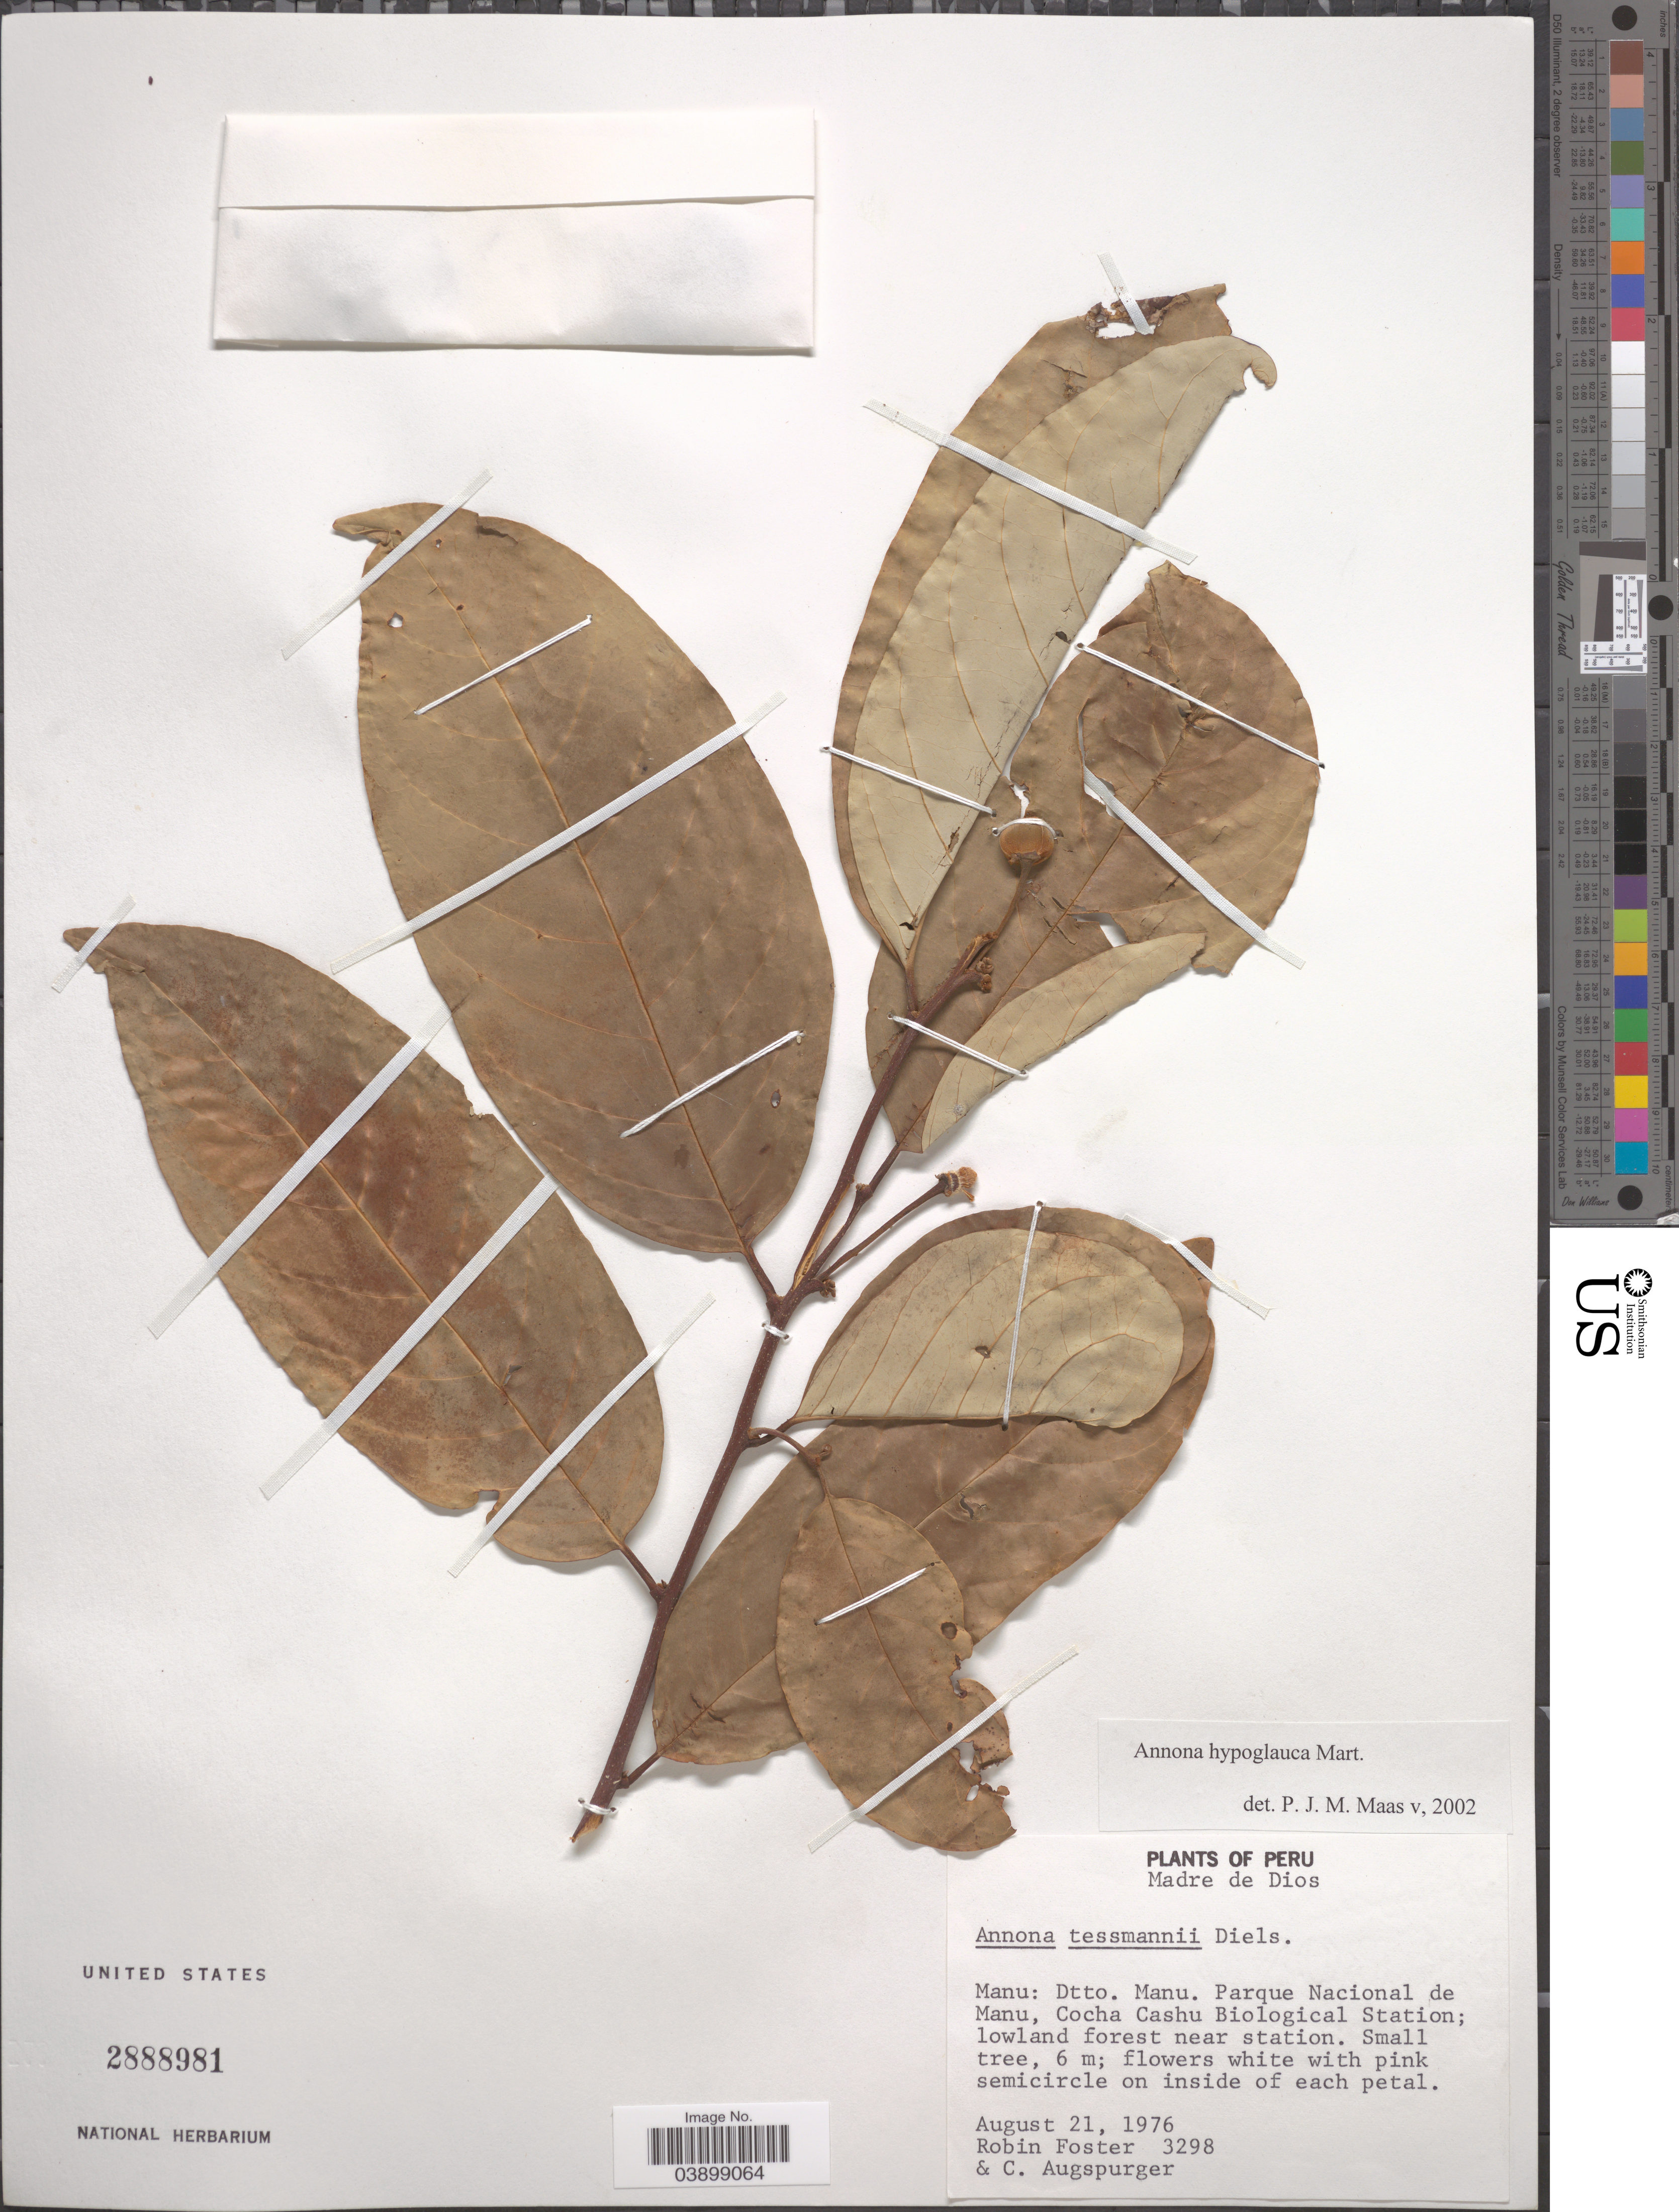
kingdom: Plantae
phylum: Tracheophyta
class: Magnoliopsida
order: Magnoliales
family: Annonaceae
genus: Annona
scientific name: Annona hypoglauca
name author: Mart.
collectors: R. B. Foster & C. Augspurger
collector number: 3298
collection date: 1976-08-21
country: Peru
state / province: Madre de Dios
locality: Manu: Dtto. Manu. Parque Nacional de Manu, Cocha Cashu Biological Station; lowland forest near station.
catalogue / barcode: US 2888981